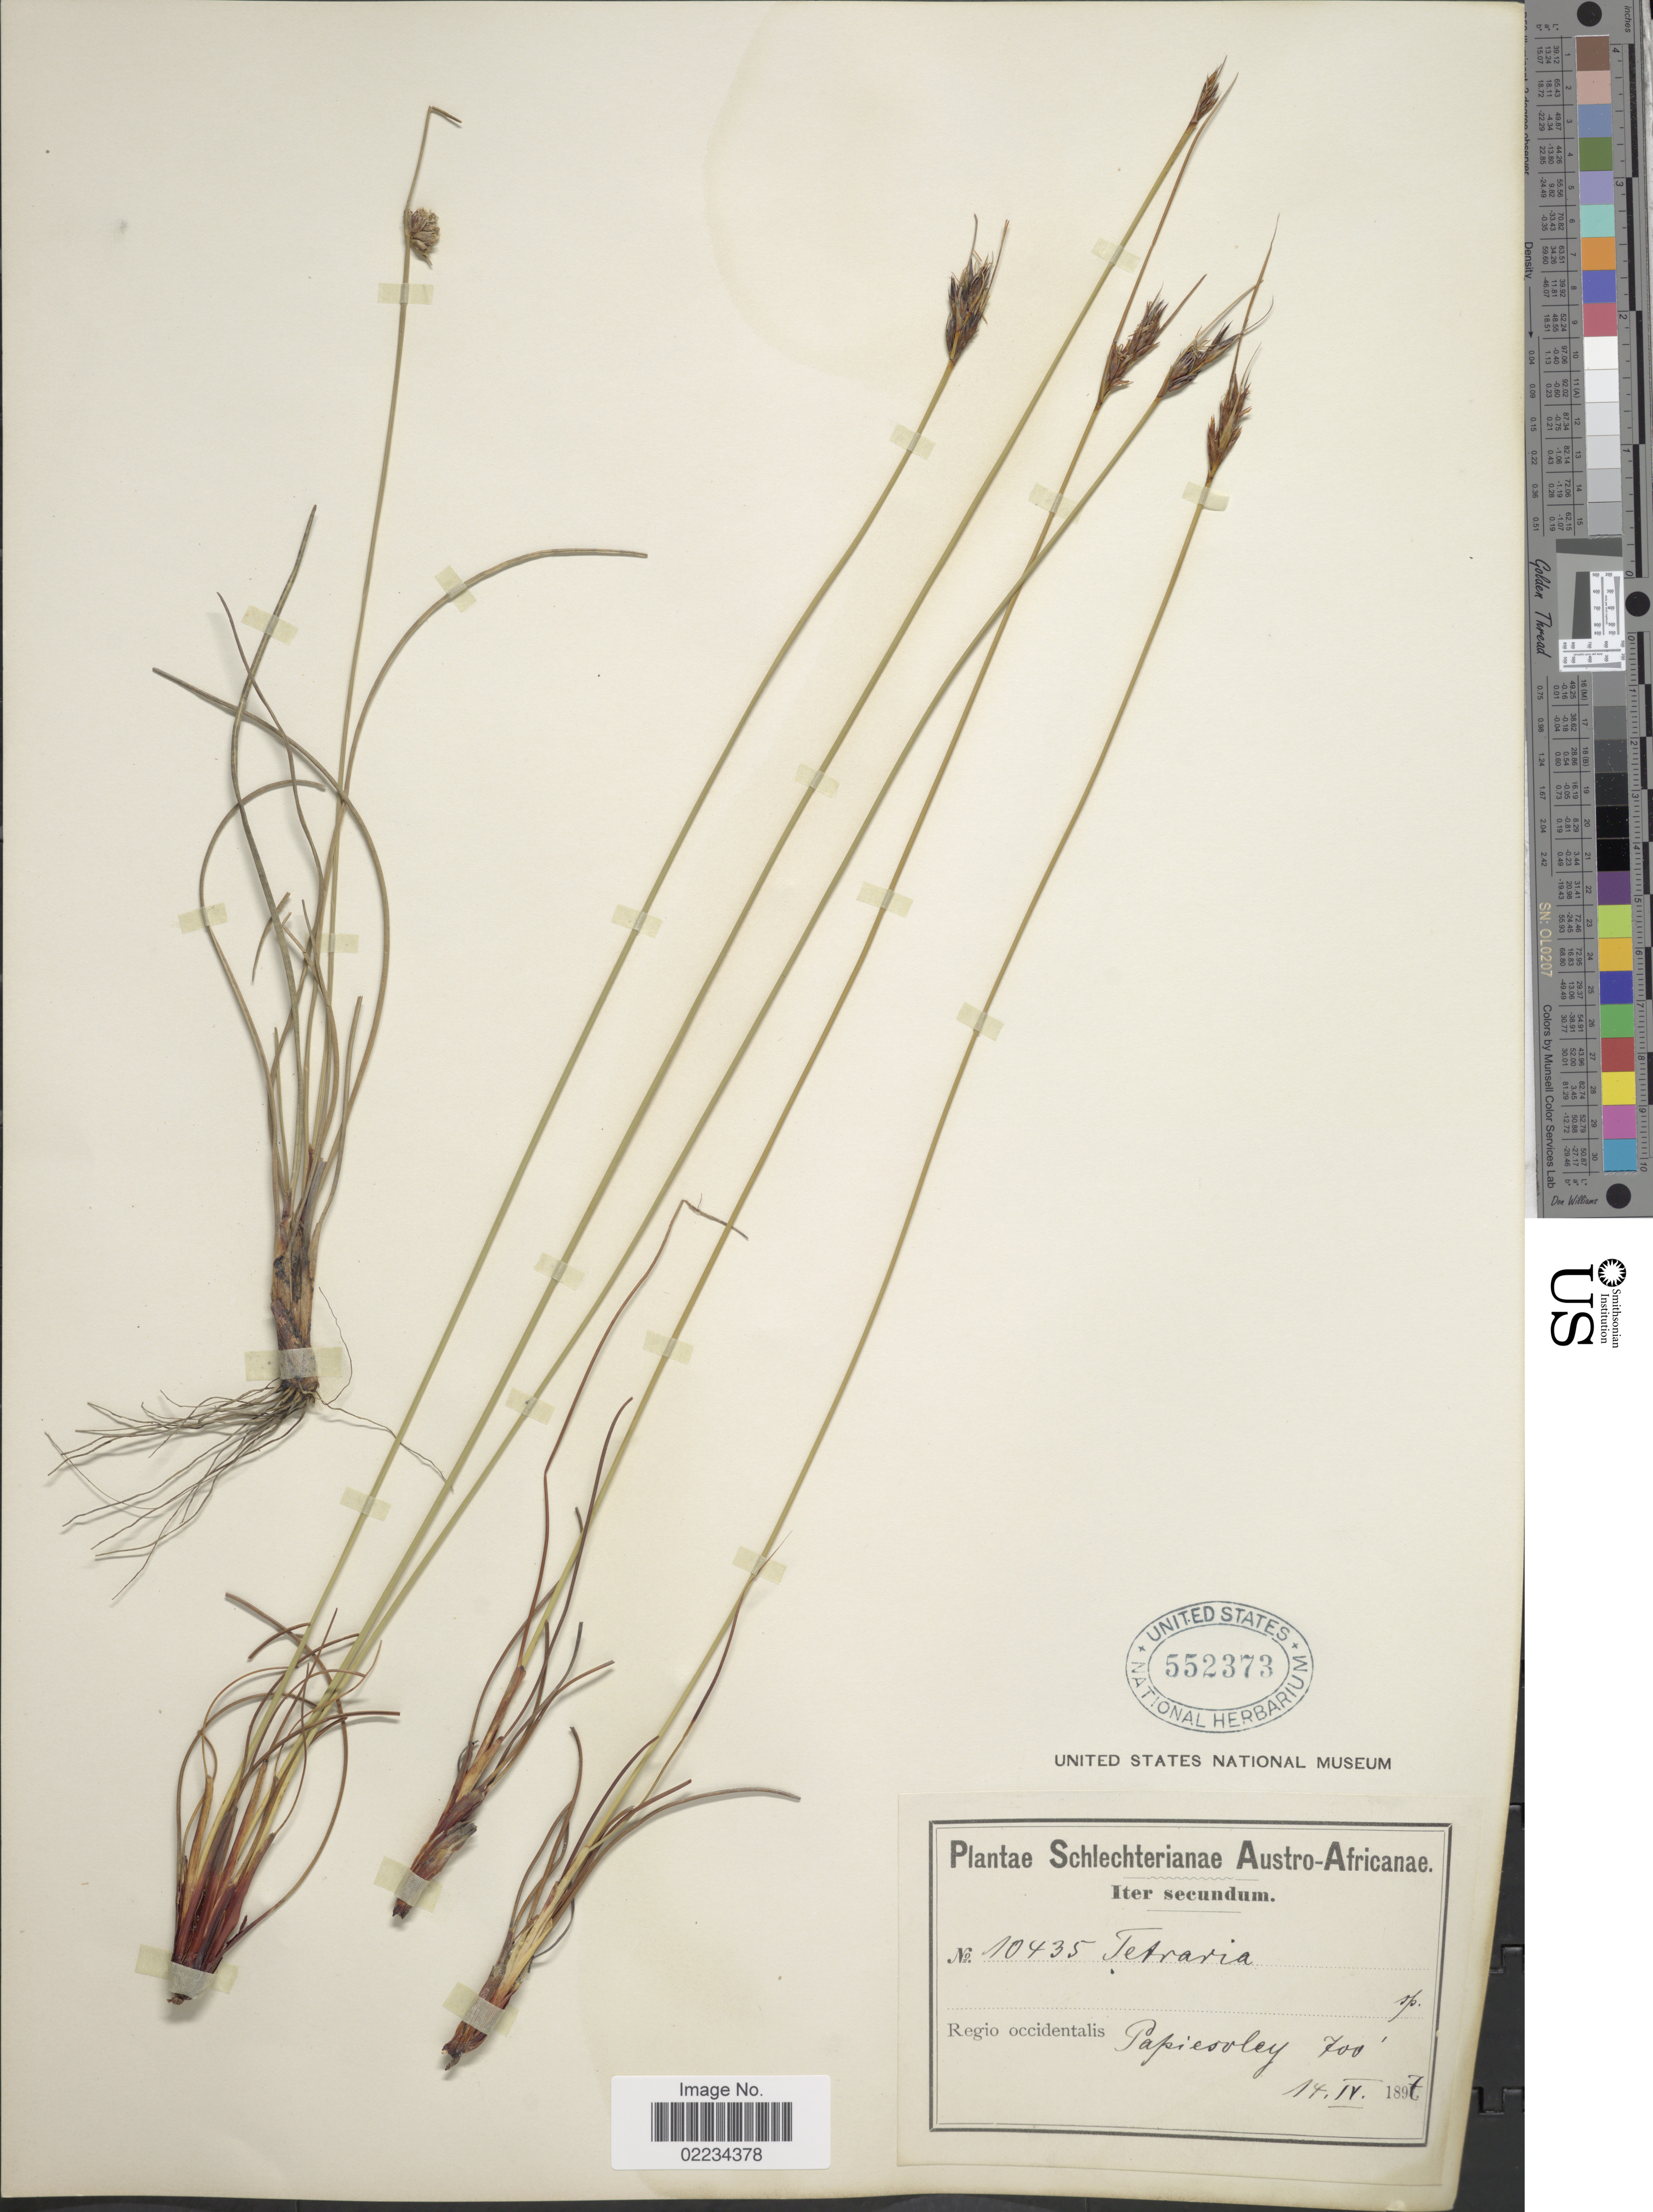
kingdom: Plantae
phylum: Tracheophyta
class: Liliopsida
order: Poales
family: Cyperaceae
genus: Tetraria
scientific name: Tetraria sp.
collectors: Schlechter, --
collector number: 10435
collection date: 1897-04-14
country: South Africa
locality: Austro-Africanae, Iter secundum, Regio occidentalis Papiesvley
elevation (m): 213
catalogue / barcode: US 552373